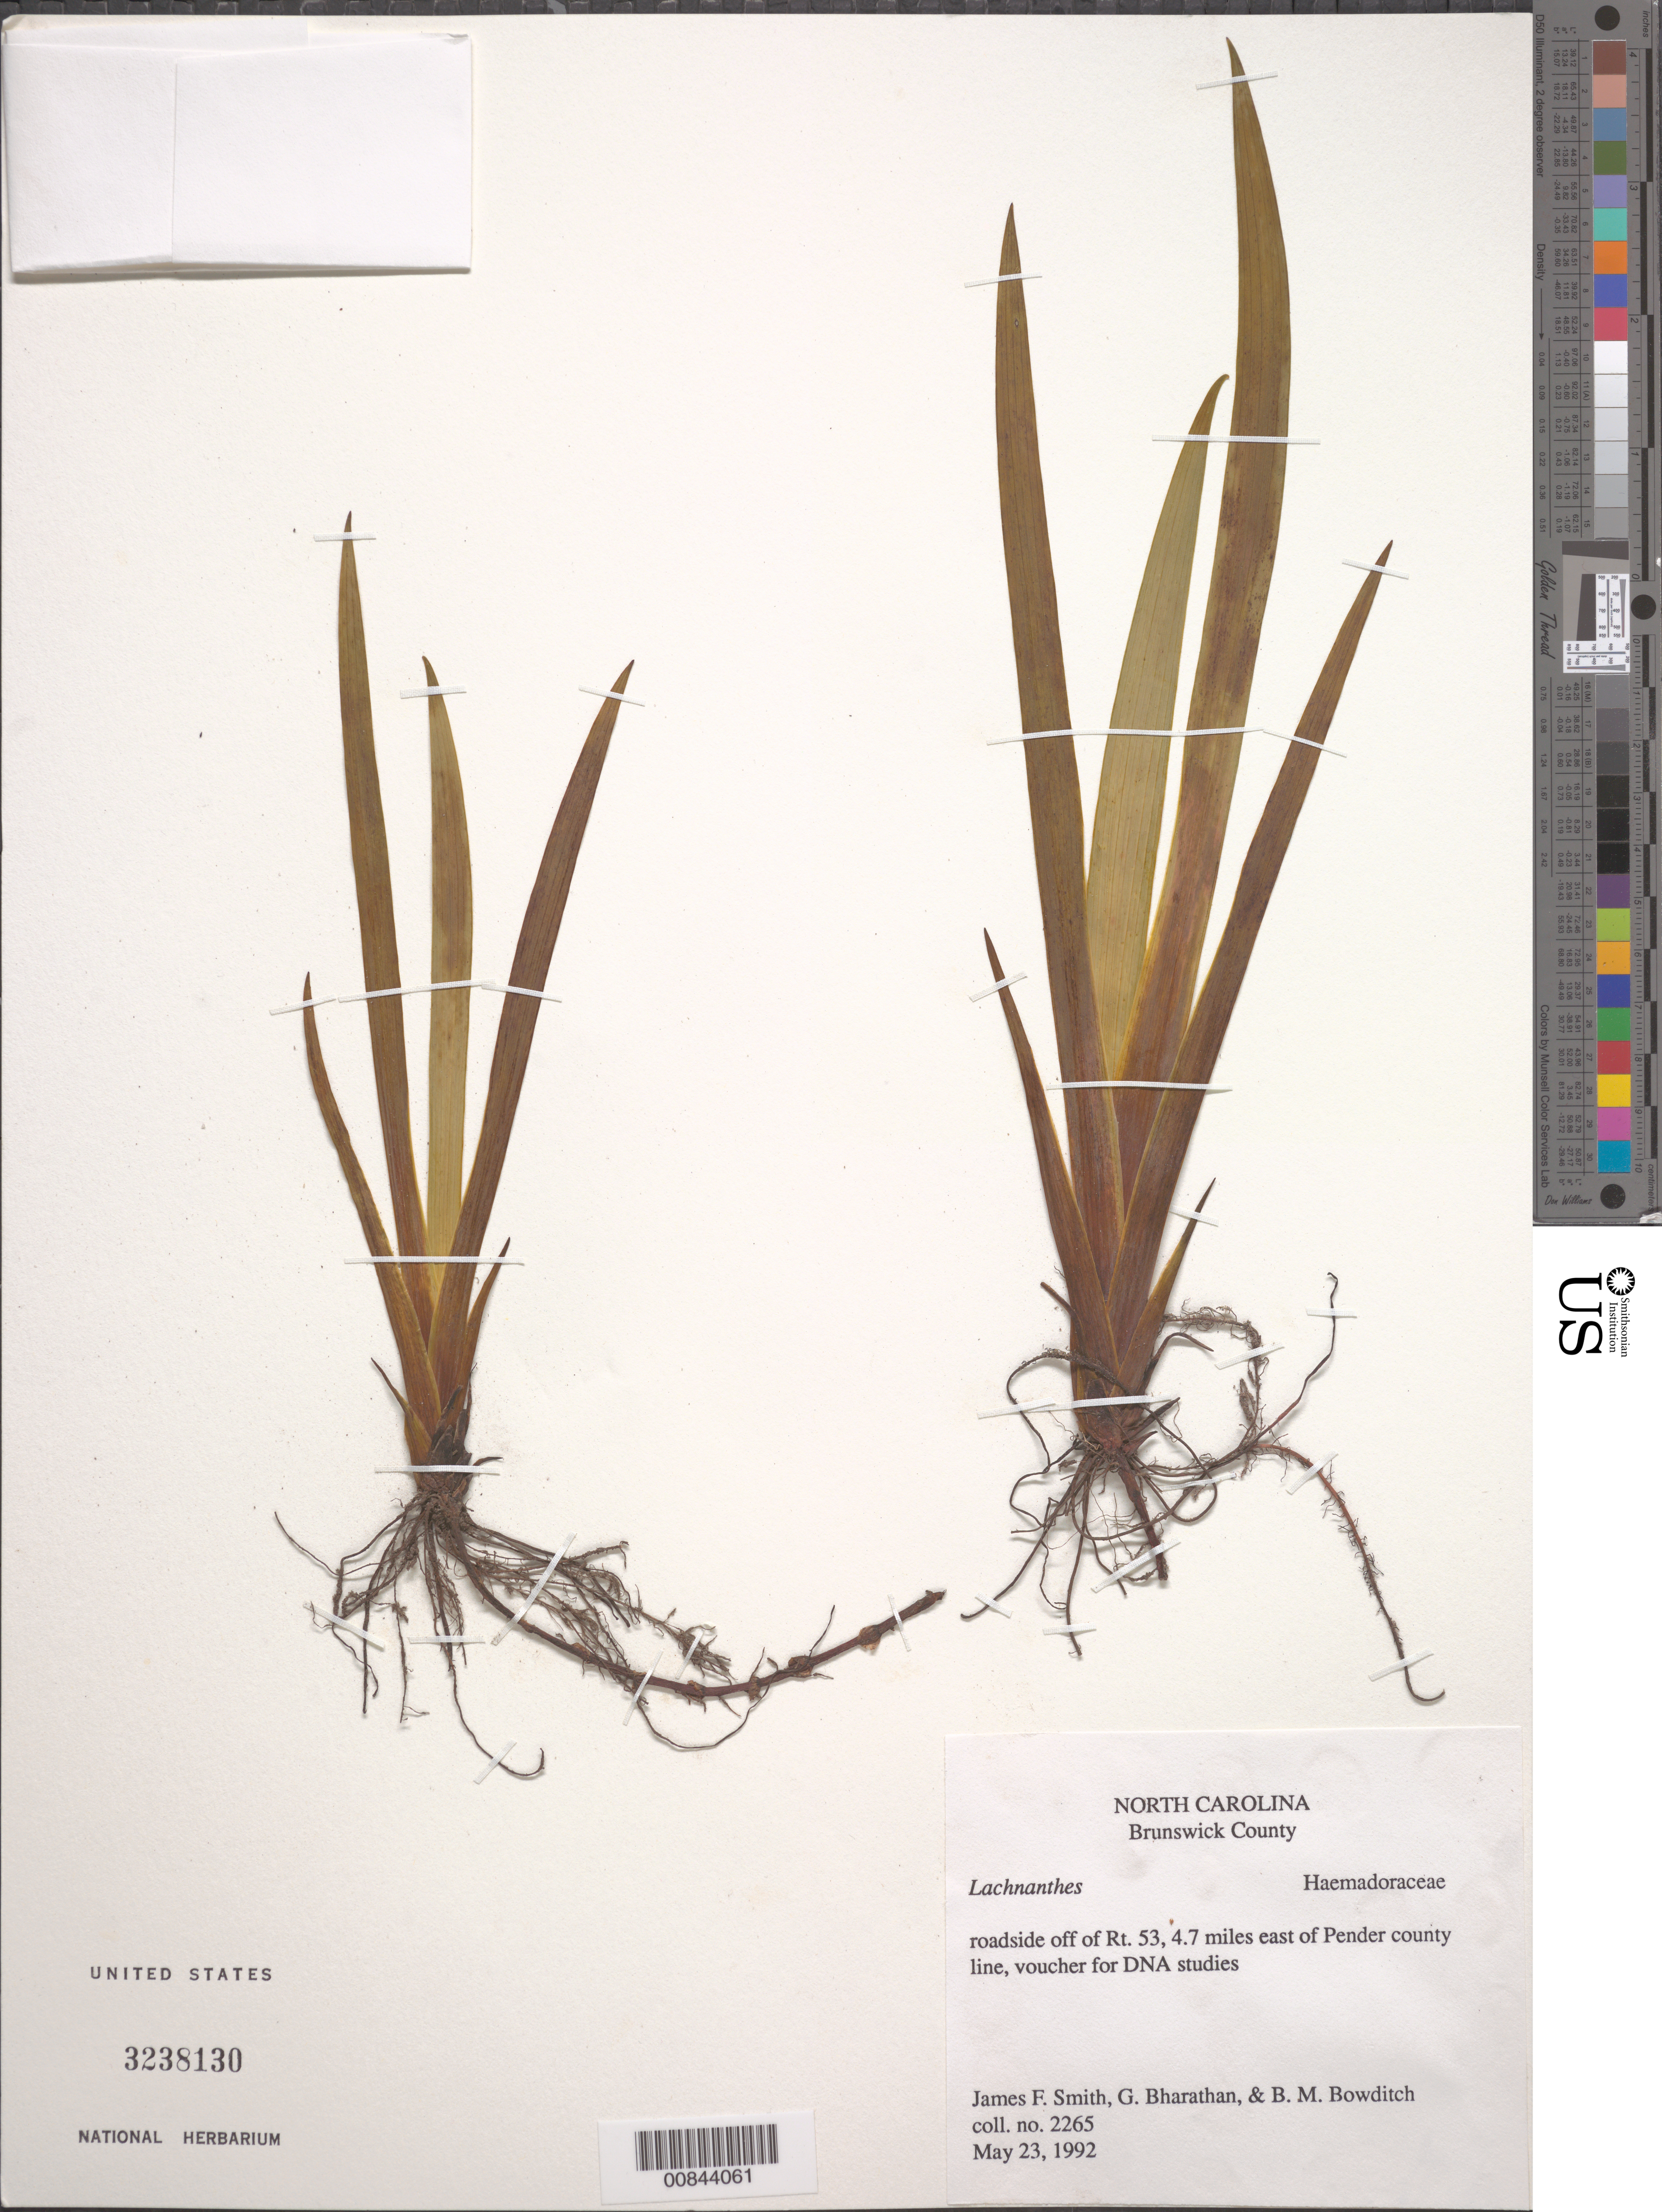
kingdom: Plantae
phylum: Tracheophyta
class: Liliopsida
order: Commelinales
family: Haemodoraceae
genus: Lachnanthes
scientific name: Lachnanthes sp.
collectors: J. F. Smith et al.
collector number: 2265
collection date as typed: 23 May 1992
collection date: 1992-05-23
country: United States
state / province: North Carolina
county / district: Brunswick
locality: Rt. 53, 4.7 mi E of Pender county line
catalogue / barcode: US 3238130